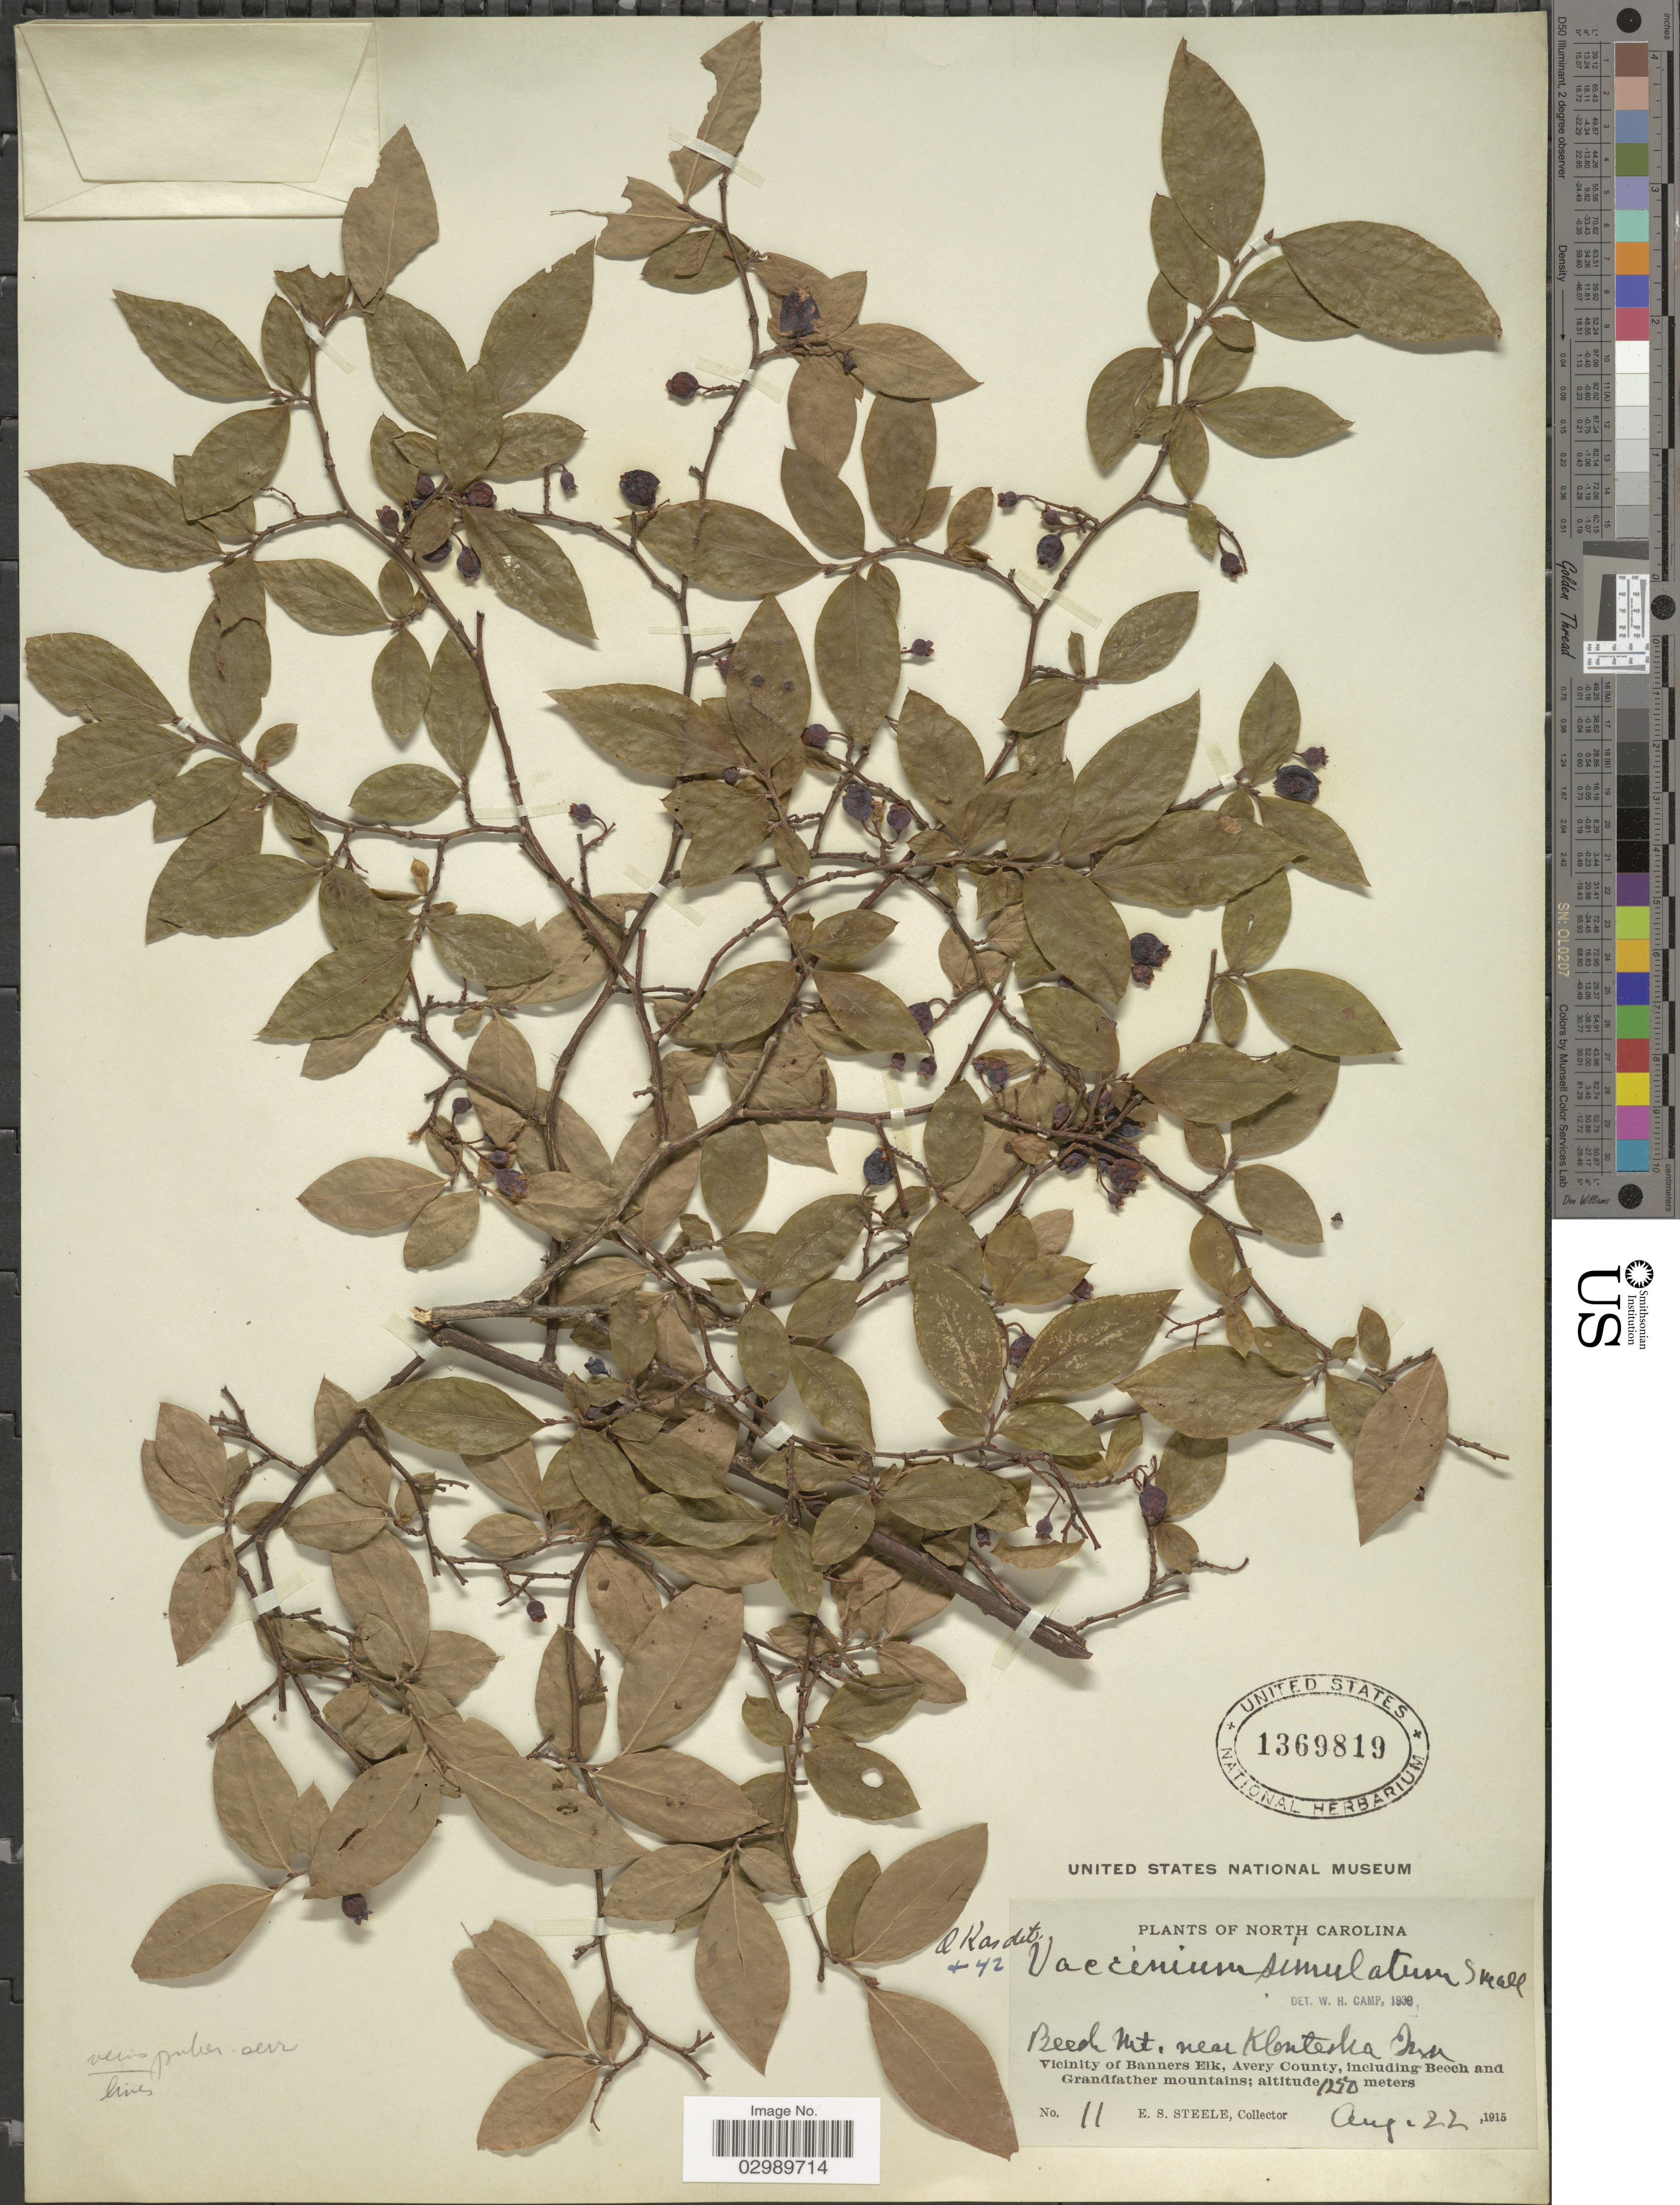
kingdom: Plantae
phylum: Tracheophyta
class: Magnoliopsida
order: Ericales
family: Ericaceae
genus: Vaccinium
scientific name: Vaccinium simulatum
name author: Small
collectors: E. Steele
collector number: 11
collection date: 1915-08-22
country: United States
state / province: North Carolina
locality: Beech Mt. near Klonteska Drive. Vicinity of Banners Elk, Avery County, including Beech and Grandfather mountains.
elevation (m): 1250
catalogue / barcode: US 1369819